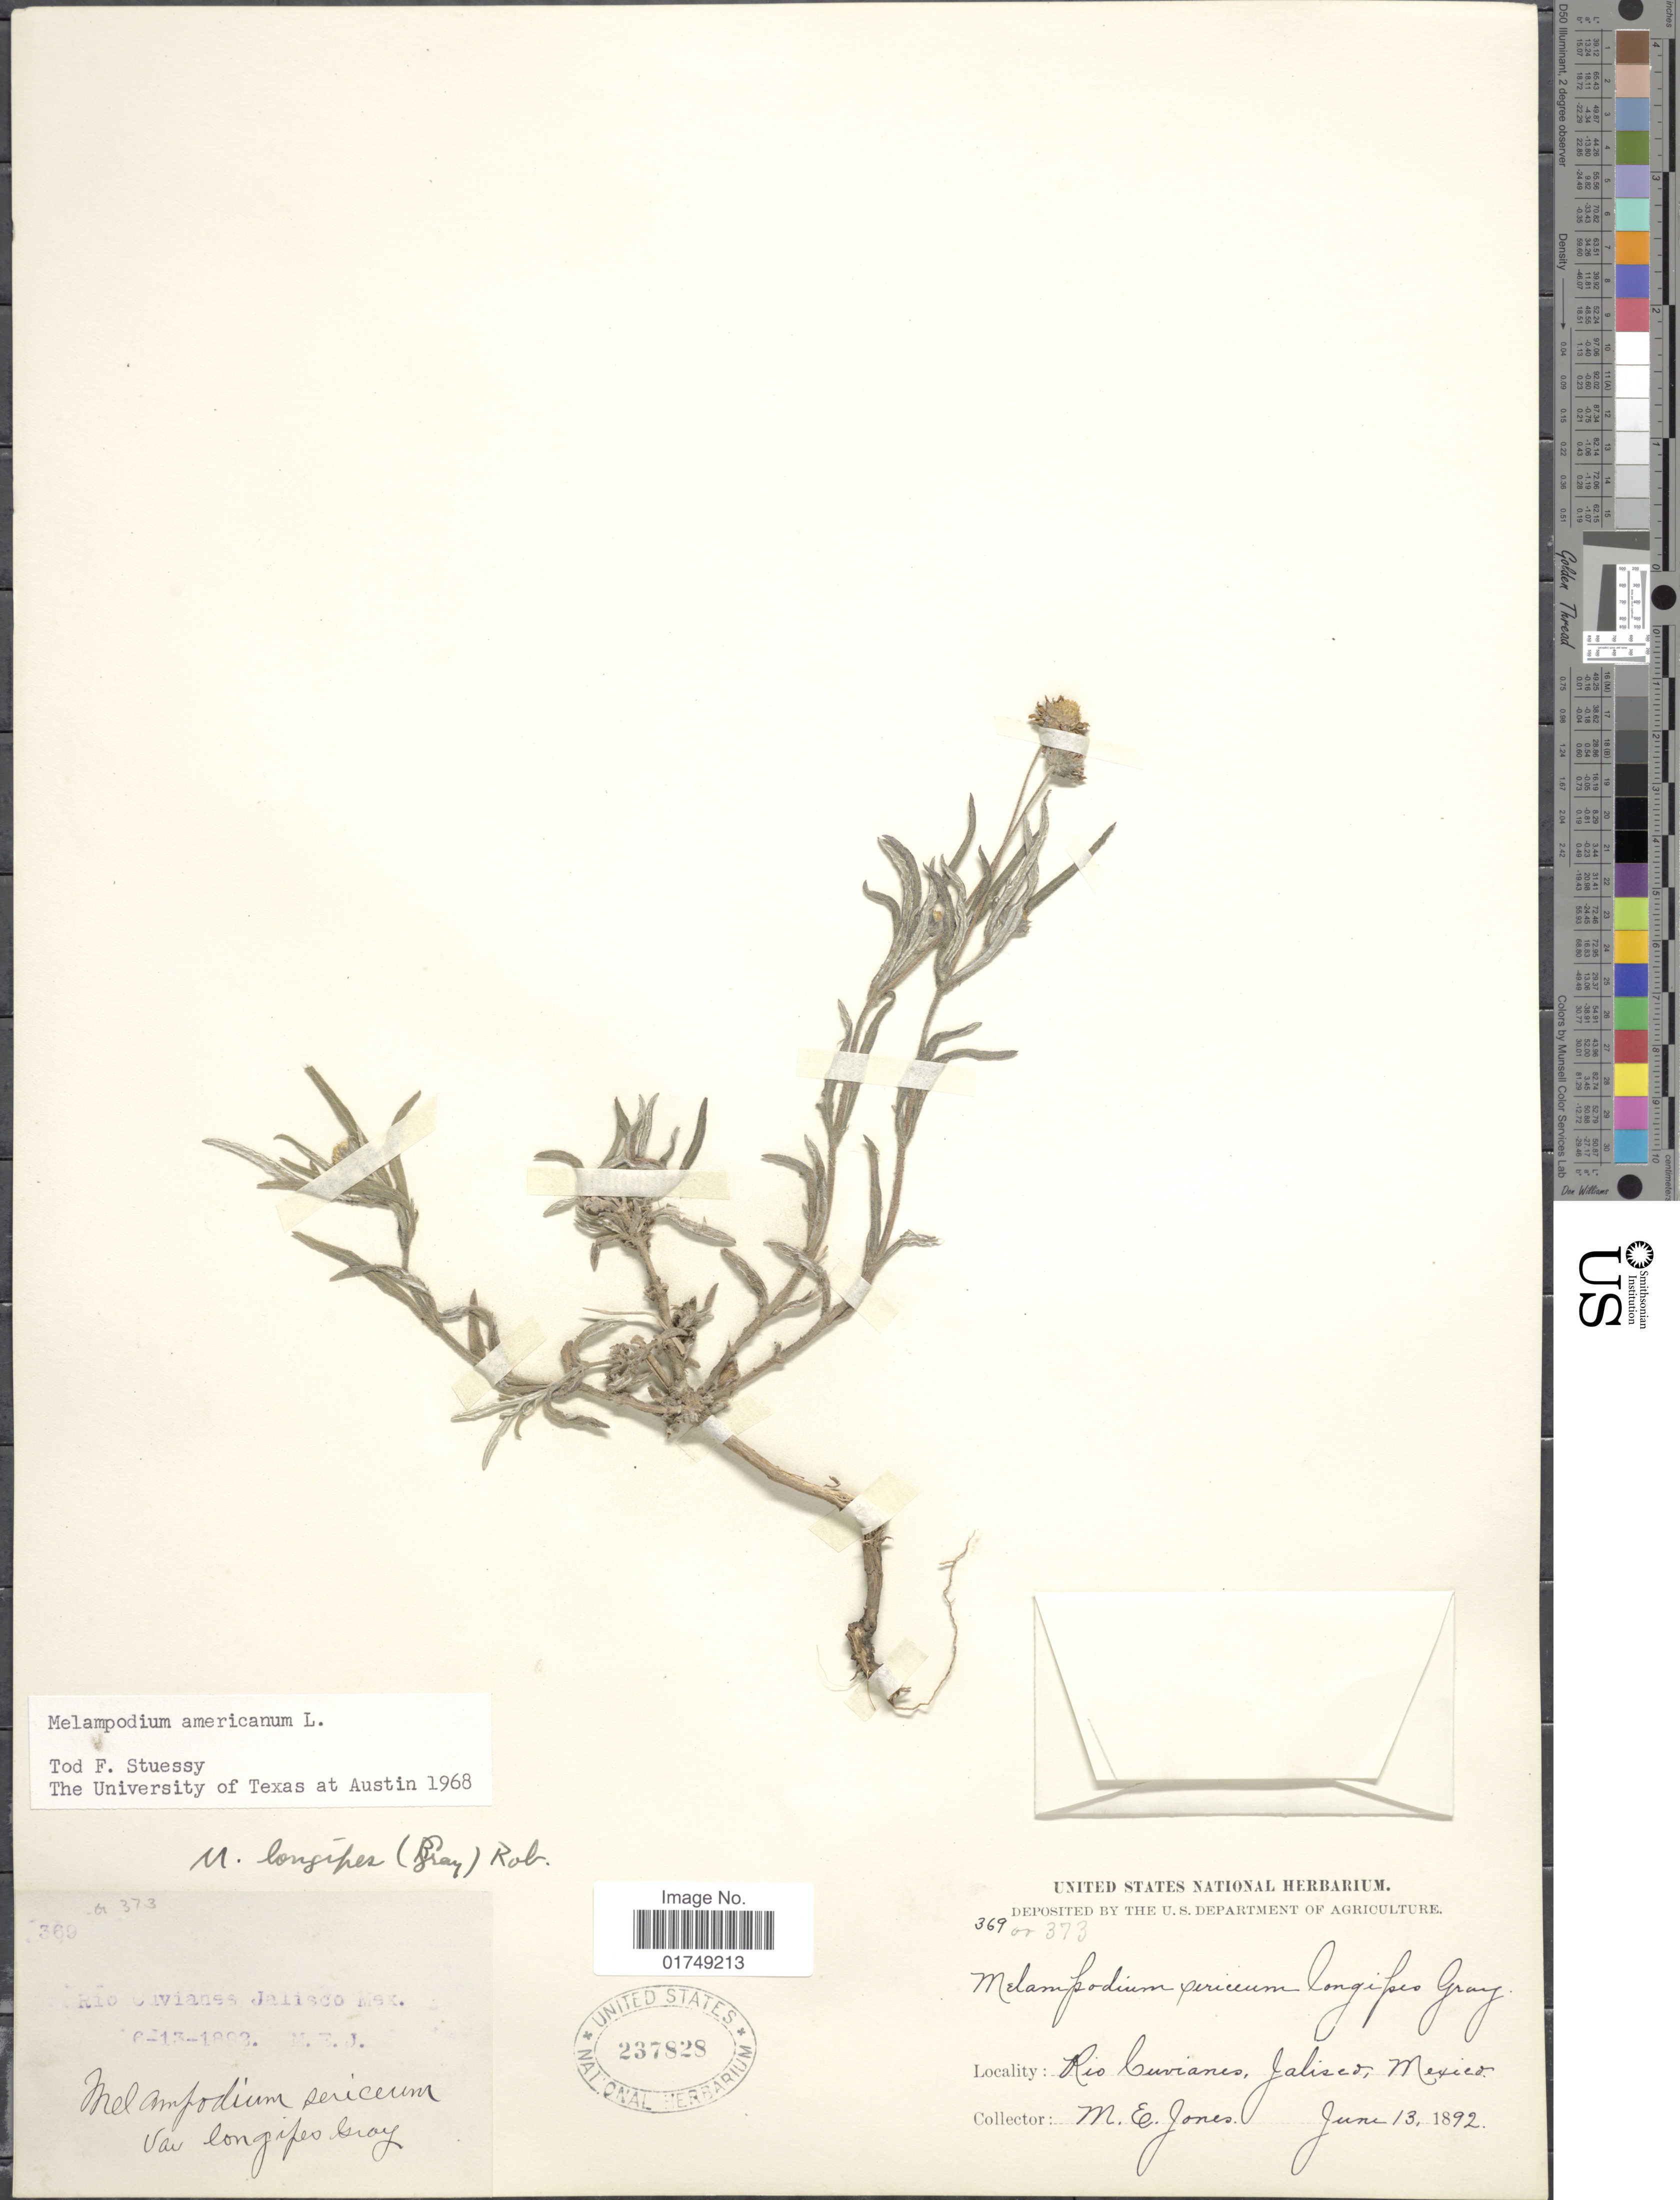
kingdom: Plantae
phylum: Tracheophyta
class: Magnoliopsida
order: Asterales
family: Asteraceae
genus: Melampodium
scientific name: Melampodium americanum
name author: L.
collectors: M. E. Jones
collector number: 369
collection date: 1892-06-13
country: Mexico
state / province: Jalisco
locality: Rio Cavianes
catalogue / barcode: US 237828